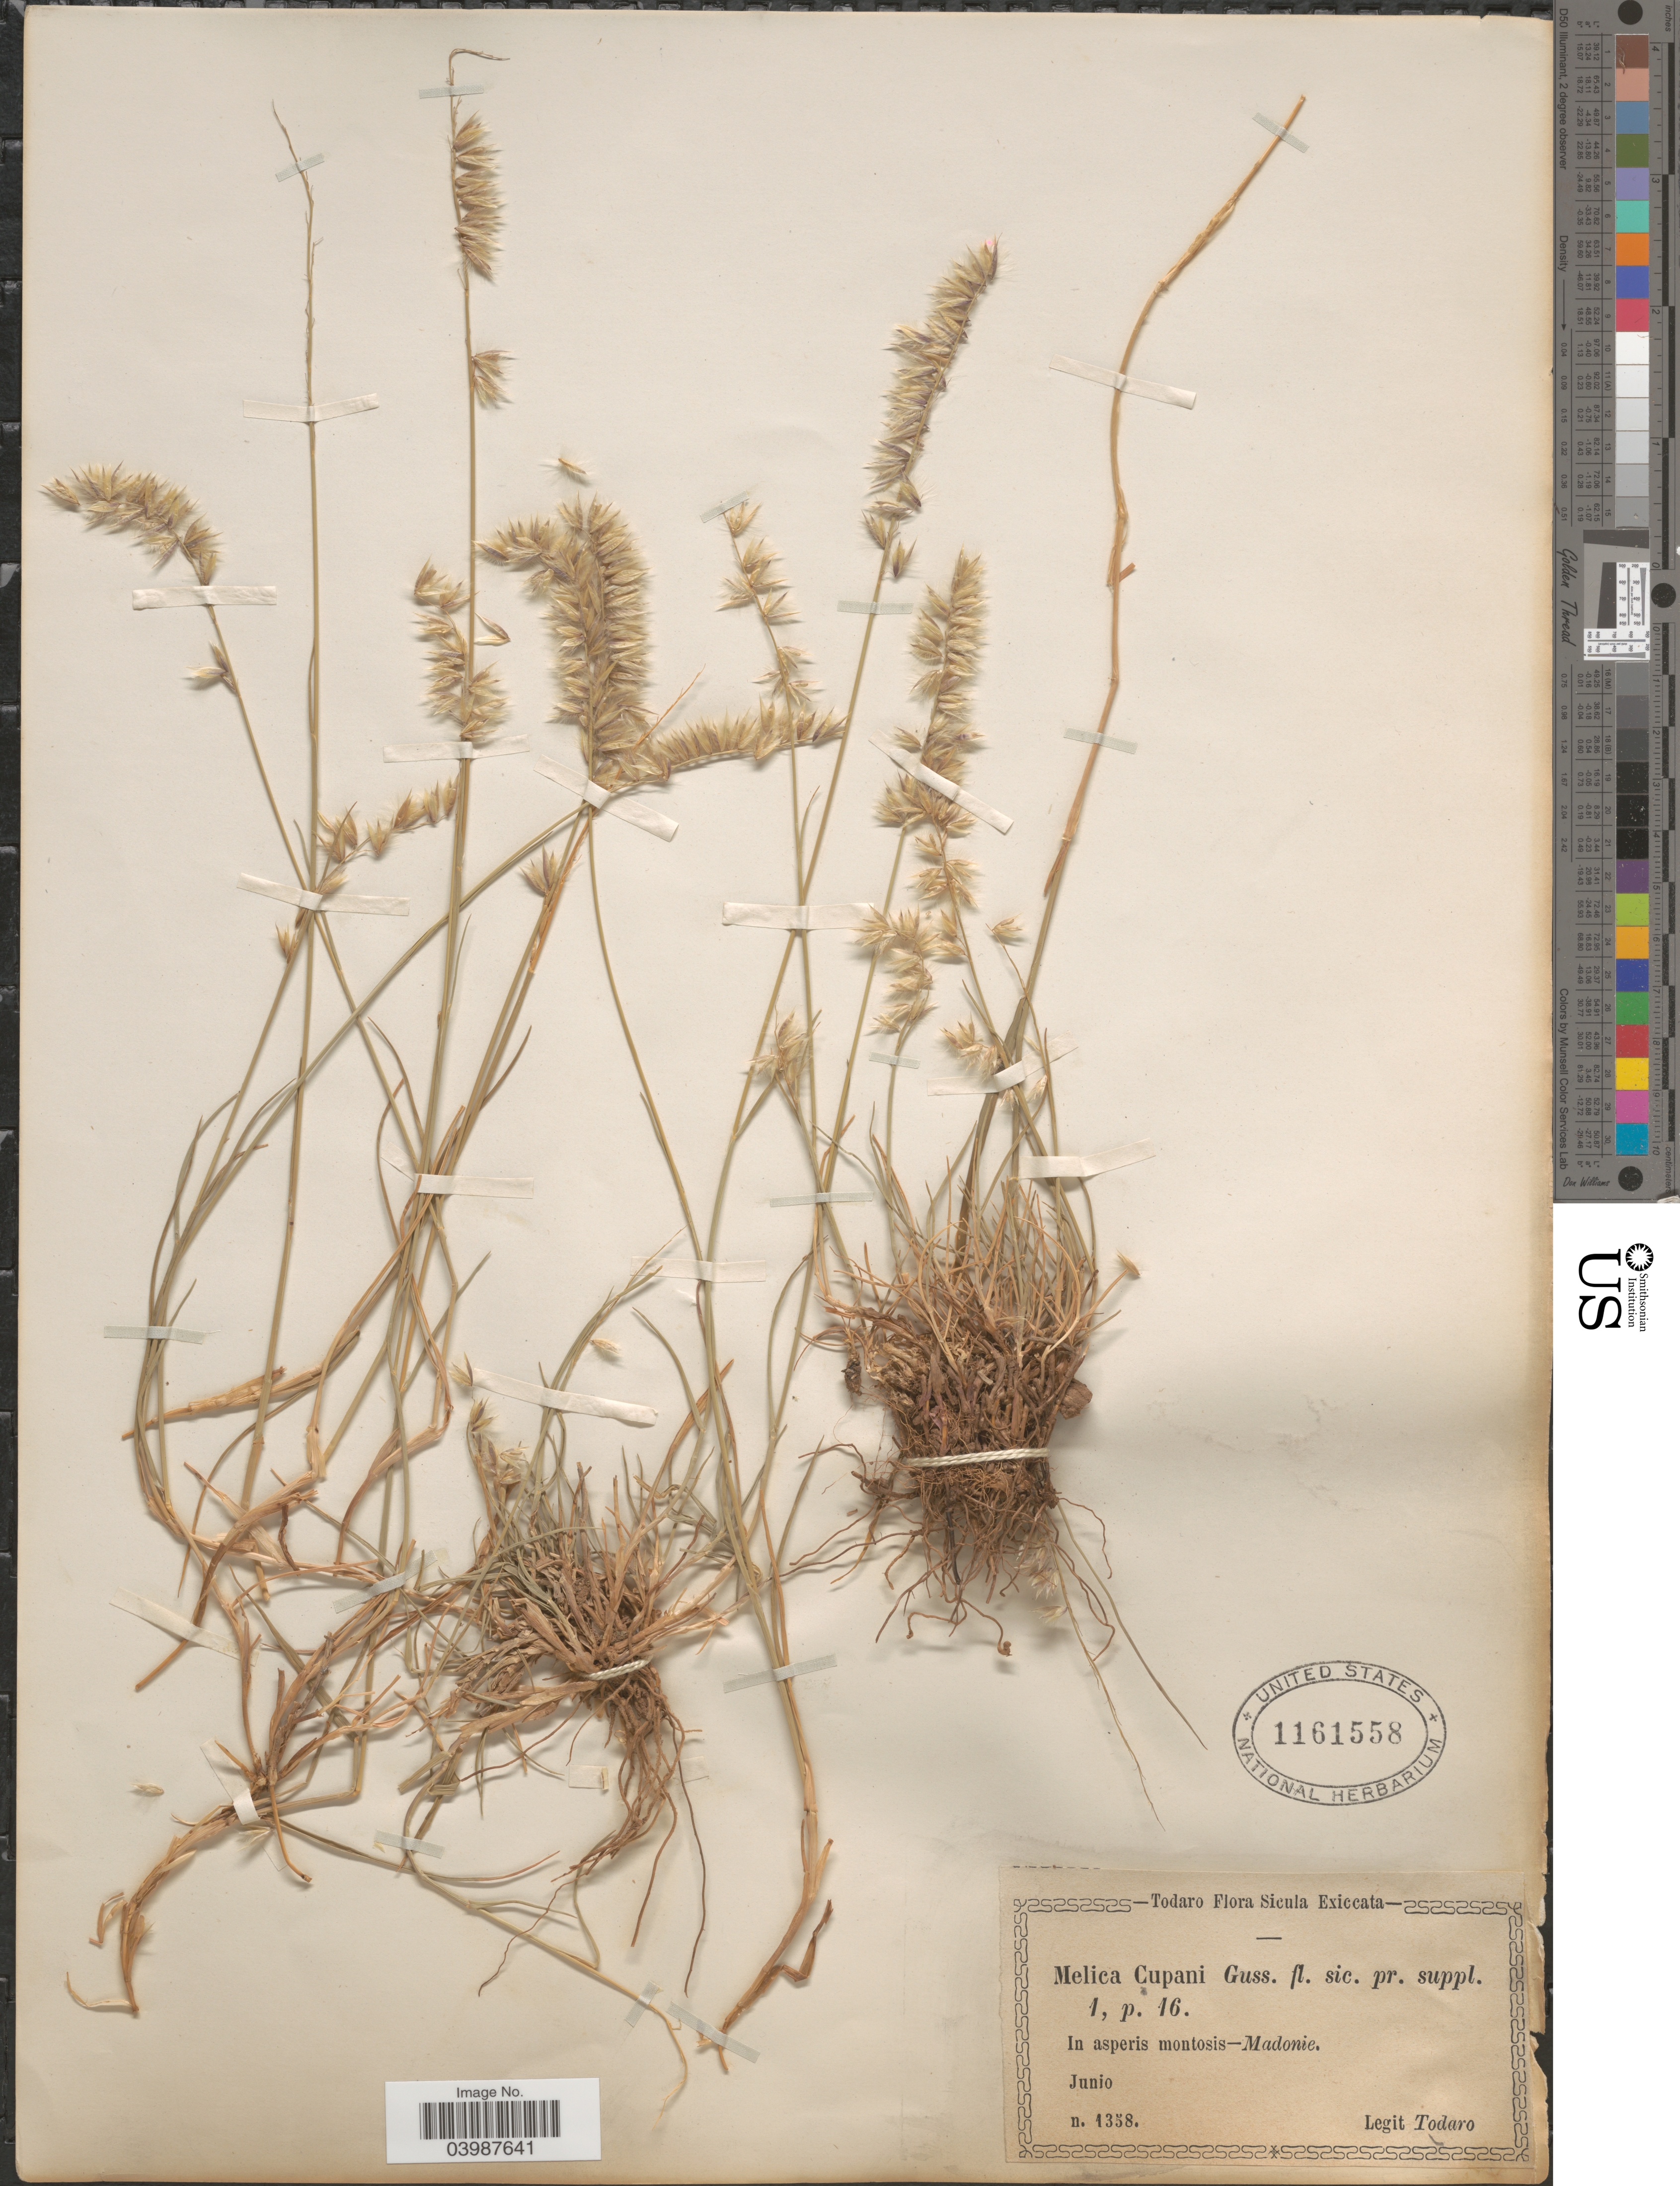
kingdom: Plantae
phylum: Tracheophyta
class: Liliopsida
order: Poales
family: Poaceae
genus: Melica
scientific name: Melica cupani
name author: Gussone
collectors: Todaro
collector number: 1358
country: Italy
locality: Sicula. In asperis montosis- Madonie.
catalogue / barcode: US 1161558